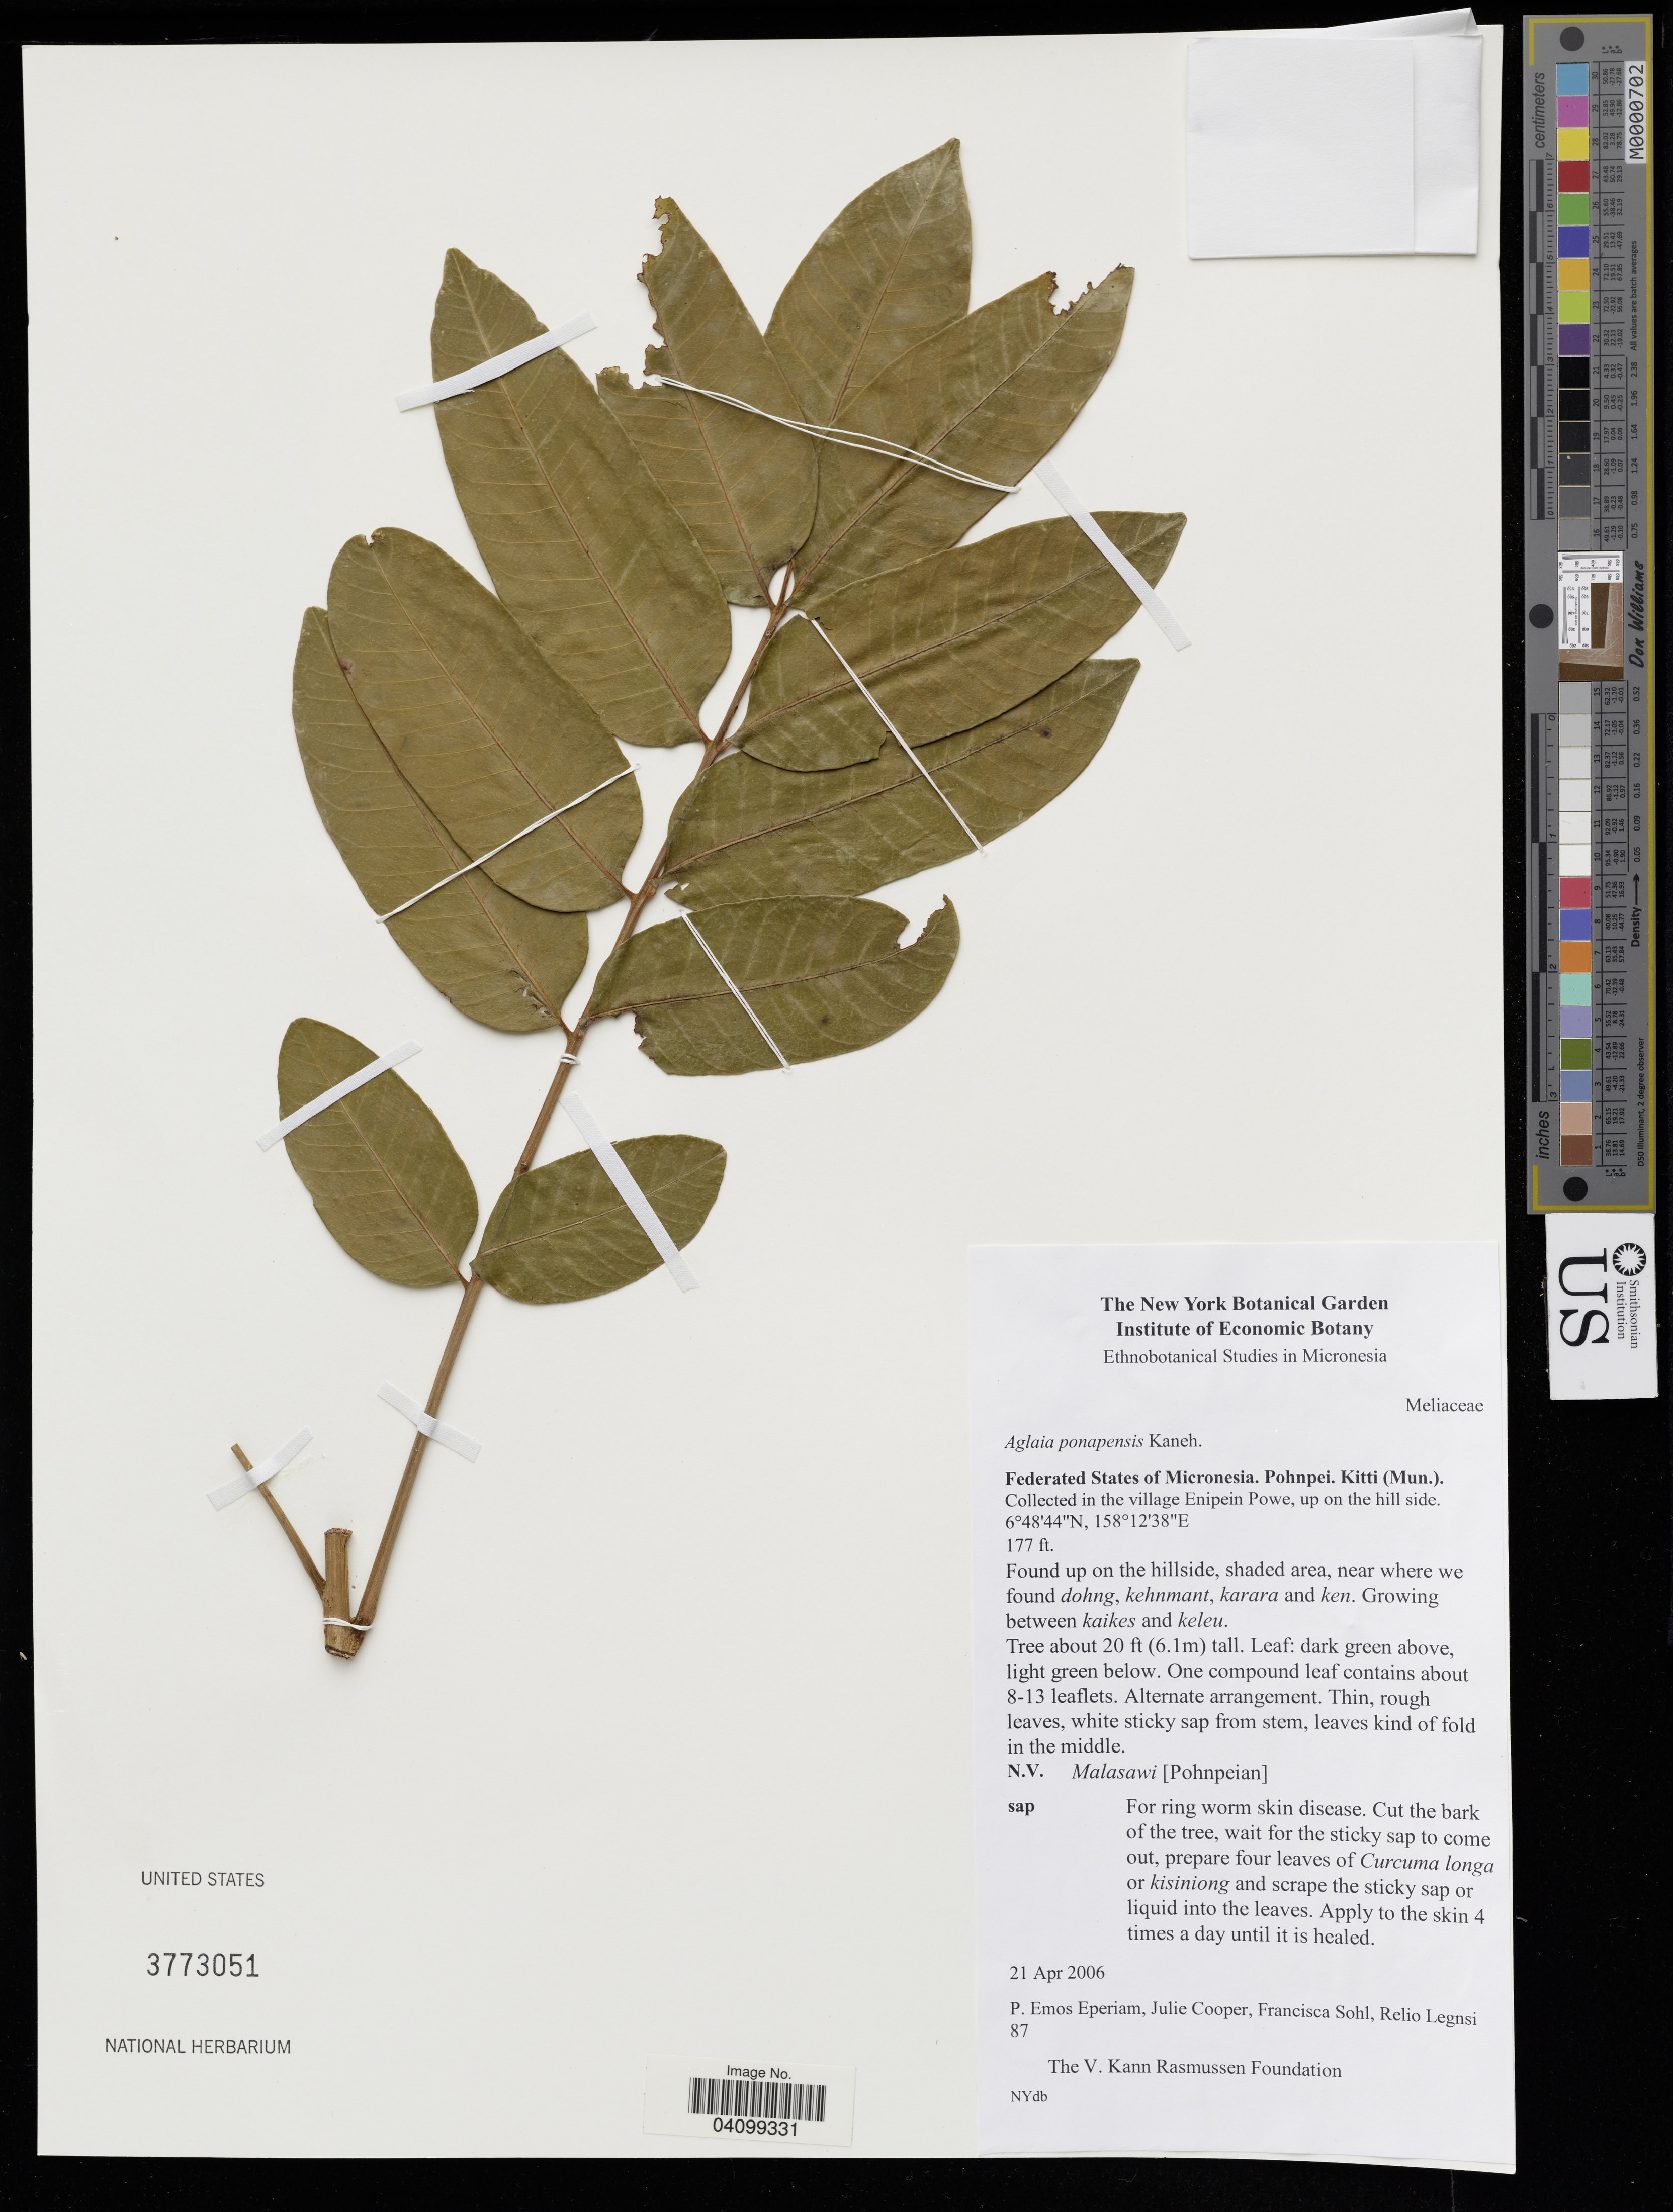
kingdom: Plantae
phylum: Tracheophyta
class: Magnoliopsida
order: Sapindales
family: Meliaceae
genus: Aglaia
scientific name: Aglaia ponapensis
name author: Kaneh.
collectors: P. Eperiam, J. Cooper, F. Sohl & R. Lengsi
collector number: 87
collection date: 2006-04-21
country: Micronesia, Federated States of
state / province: Pohnpei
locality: Kitti (Mun.). In the village Enipein Powe, up on the hill side.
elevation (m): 54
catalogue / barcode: US 3773051